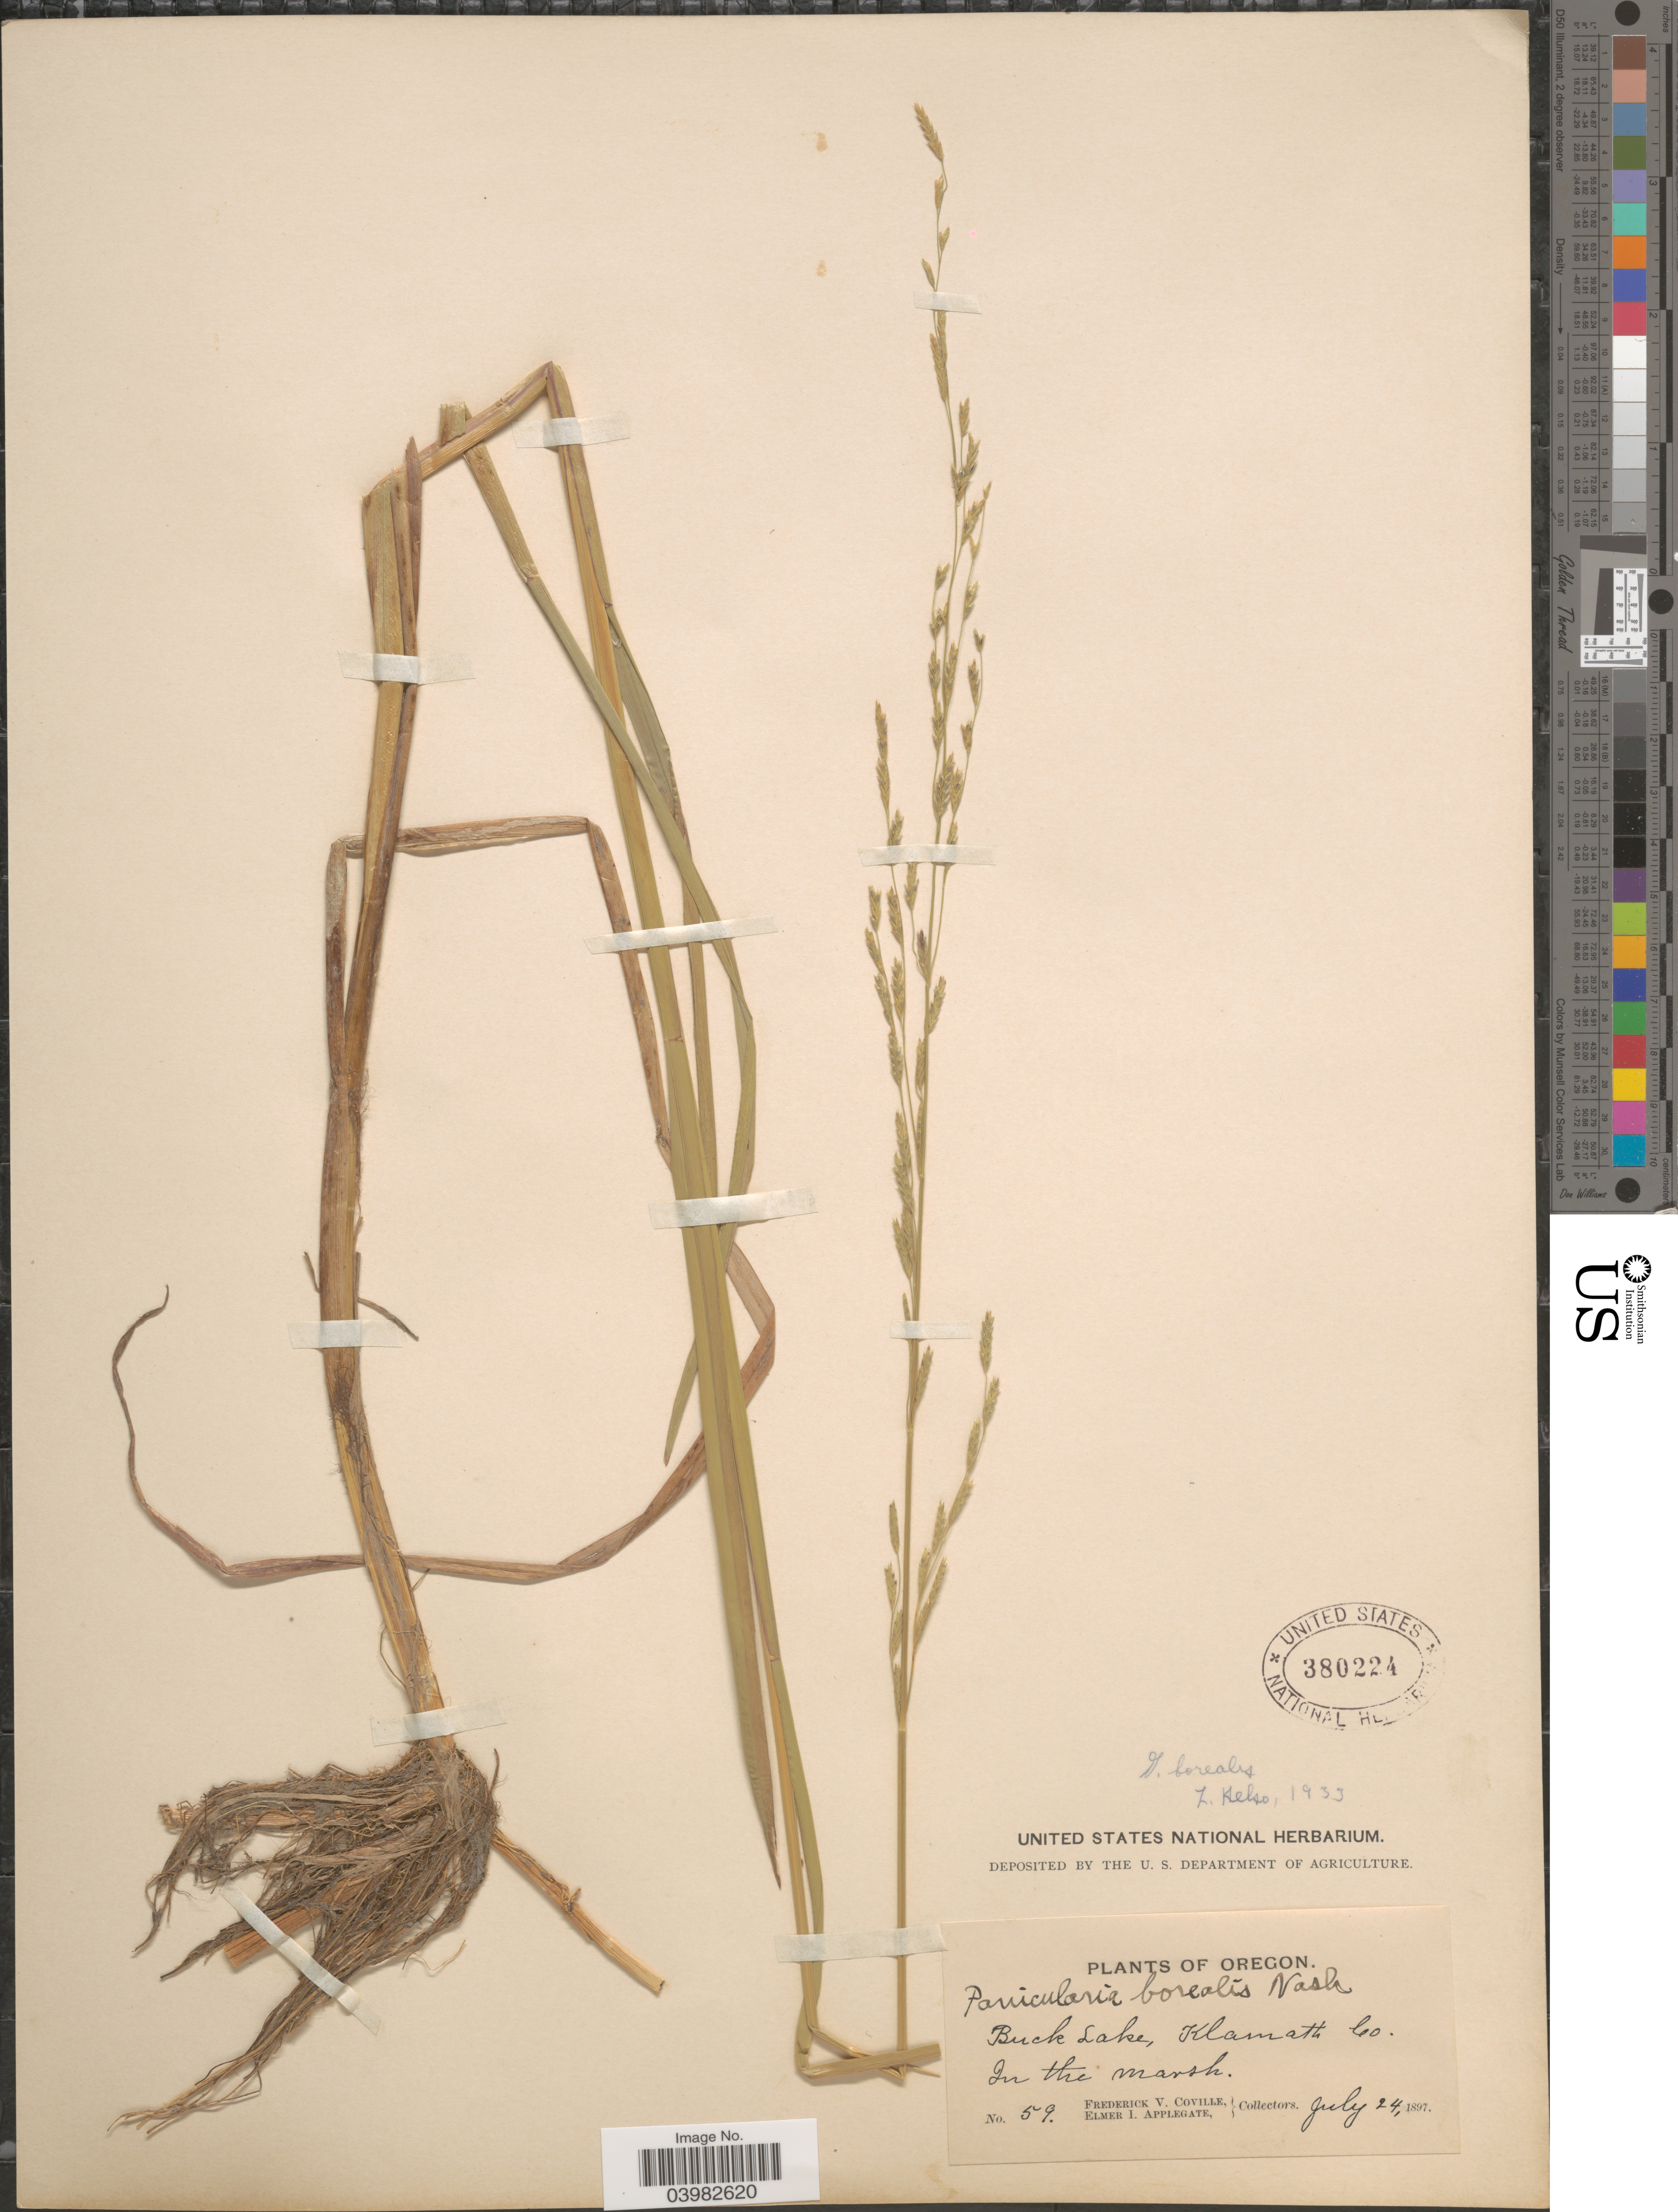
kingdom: Plantae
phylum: Tracheophyta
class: Liliopsida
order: Poales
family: Poaceae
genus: Glyceria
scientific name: Glyceria borealis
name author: (Nash) Batchelder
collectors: F. V. Coville & E. I. Applegate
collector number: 59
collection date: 1897-07-24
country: United States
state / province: Oregon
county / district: Klamath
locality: Buck Lake, Klamath Co. In the marsh.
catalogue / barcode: US 380224